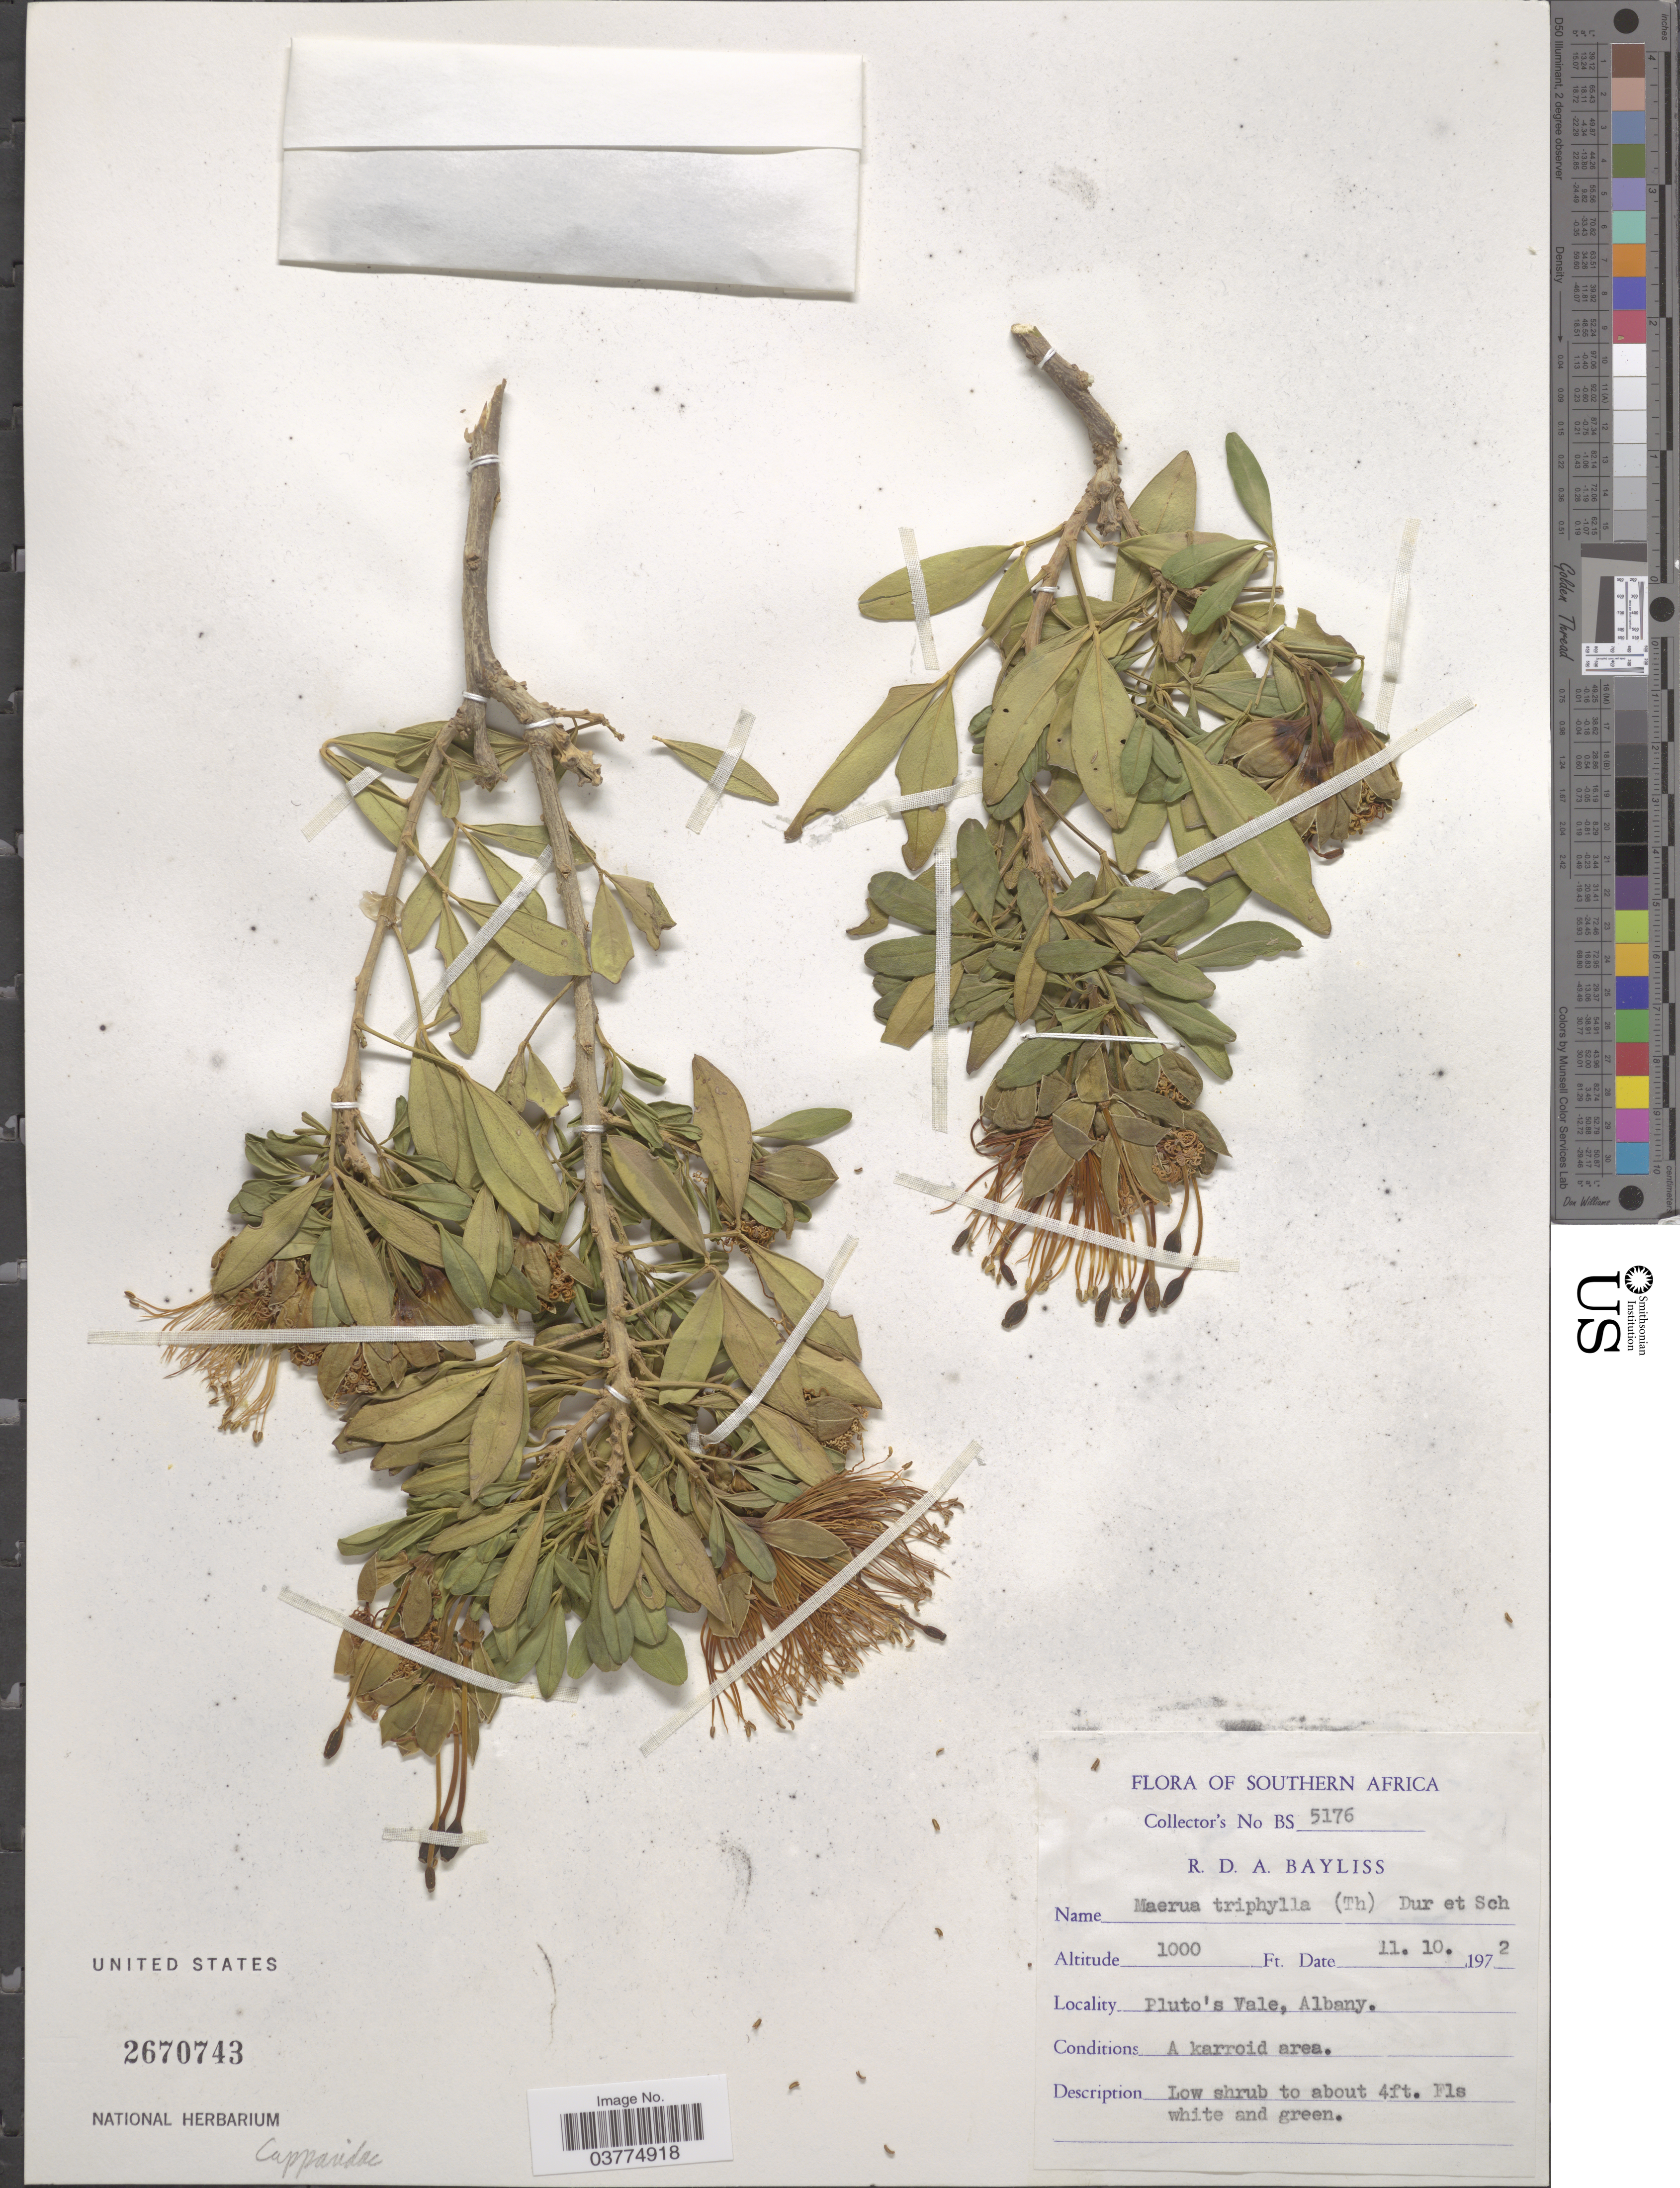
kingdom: Plantae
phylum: Tracheophyta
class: Magnoliopsida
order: Brassicales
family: Capparaceae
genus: Maerua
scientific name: Maerua triphylla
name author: (Thunb.) Durand & Schinz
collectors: R. Bayliss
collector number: BS 5176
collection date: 1972-10-11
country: South Africa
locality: Southern Africa. Pluto's Vale, Albany.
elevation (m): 305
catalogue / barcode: US 2670743